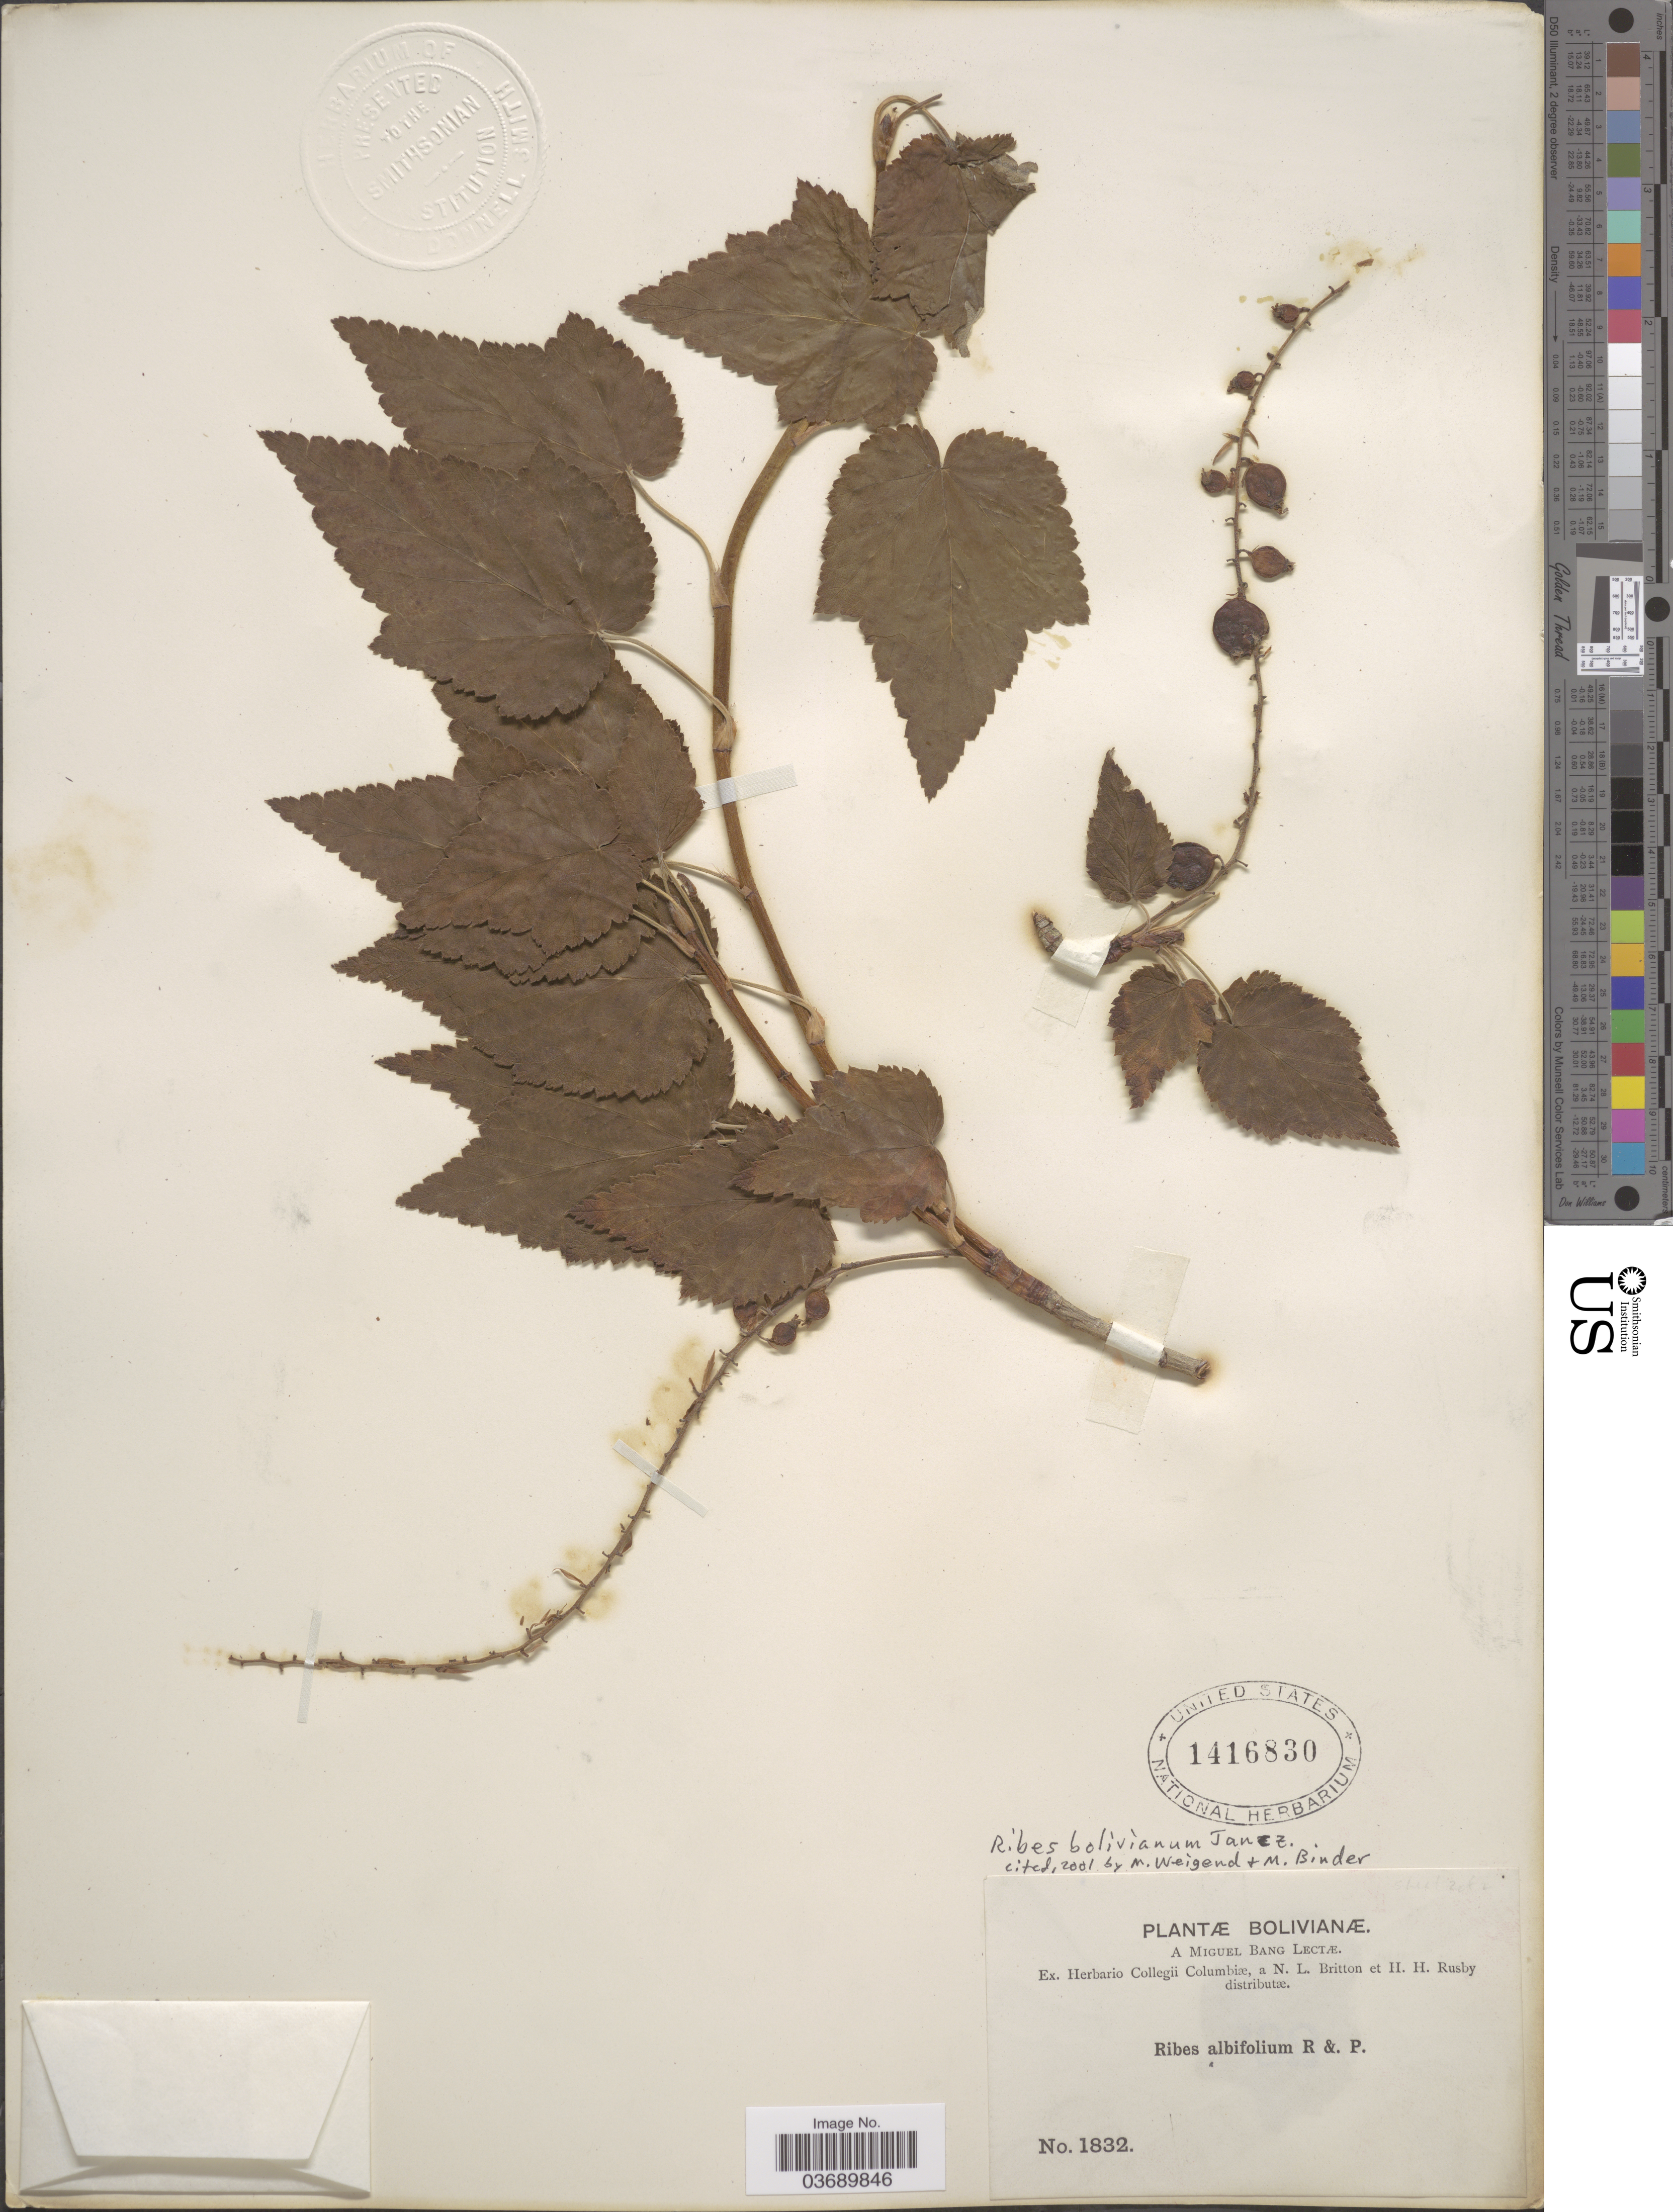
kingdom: Plantae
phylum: Tracheophyta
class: Magnoliopsida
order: Saxifragales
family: Grossulariaceae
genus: Ribes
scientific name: Ribes bolivianum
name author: Jancz.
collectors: M. Bang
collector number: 1832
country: Bolivia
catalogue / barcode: US 1416830